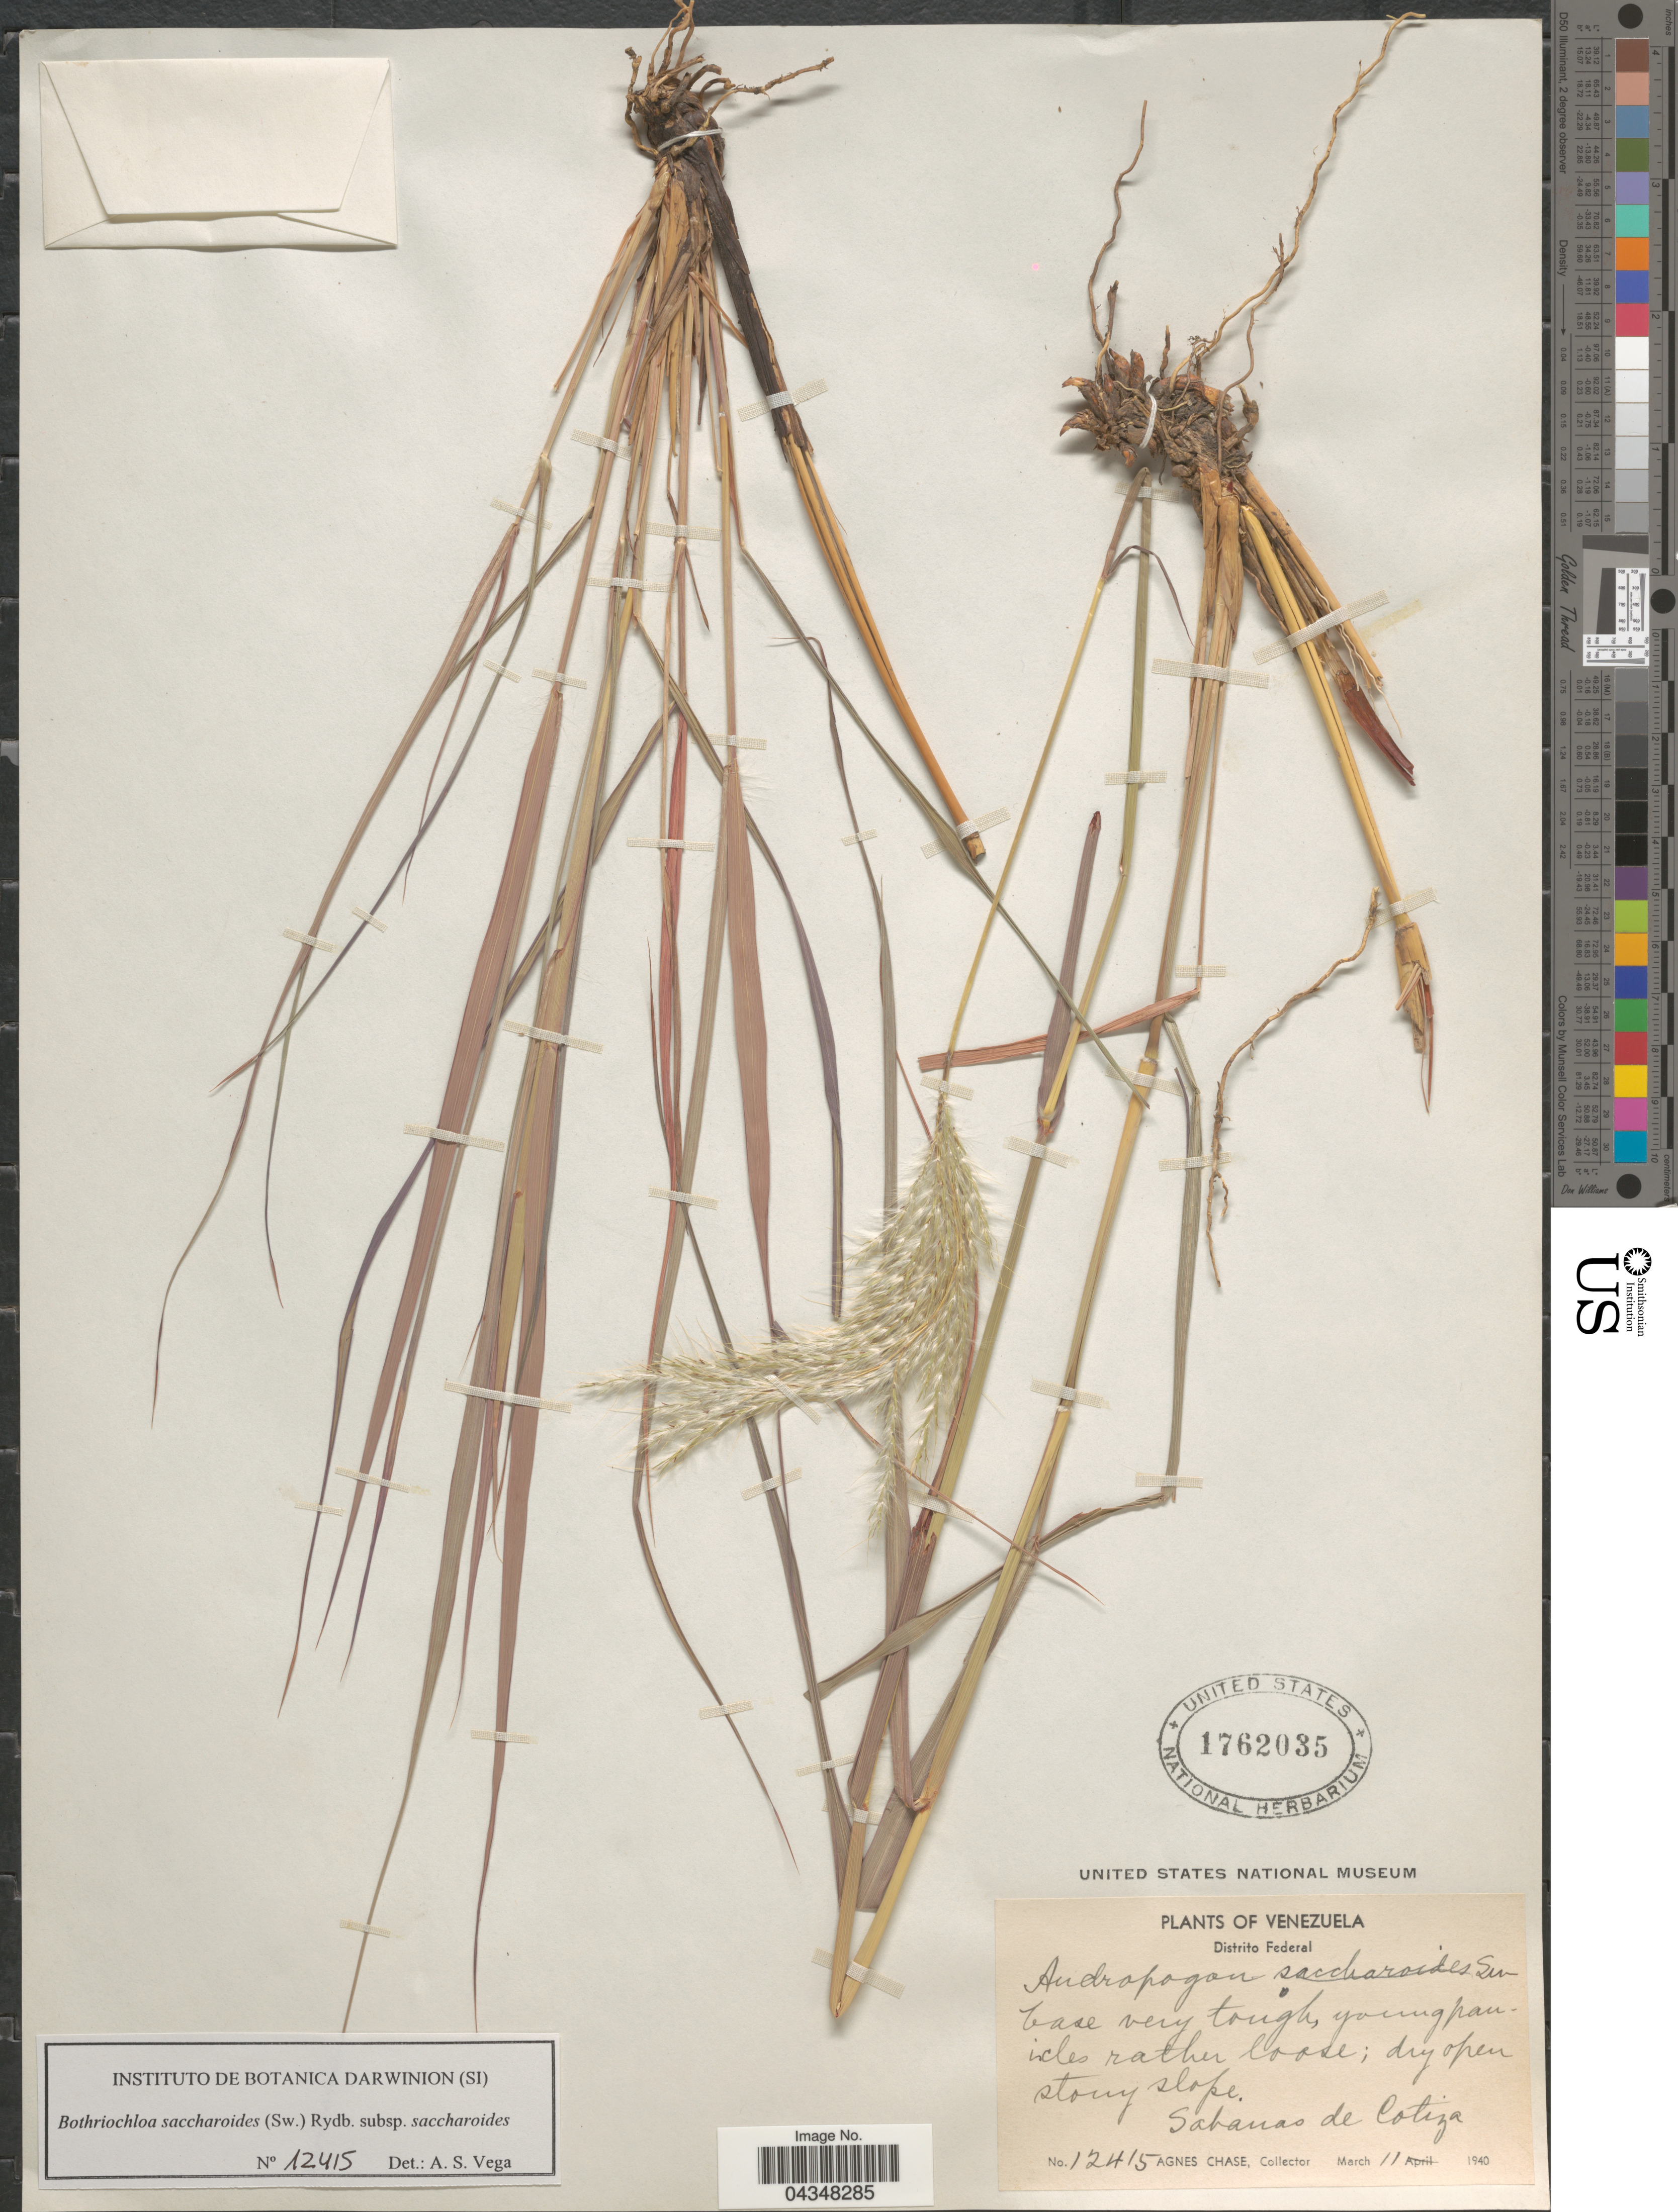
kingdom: Plantae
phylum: Tracheophyta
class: Liliopsida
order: Poales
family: Poaceae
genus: Bothriochloa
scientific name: Bothriochloa laguroides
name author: (DC.) Herter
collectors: A. Chase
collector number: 12415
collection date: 1940-03-11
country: Venezuela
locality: Distrito Federal. Sabanas de Cotiza.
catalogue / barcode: US 1762035